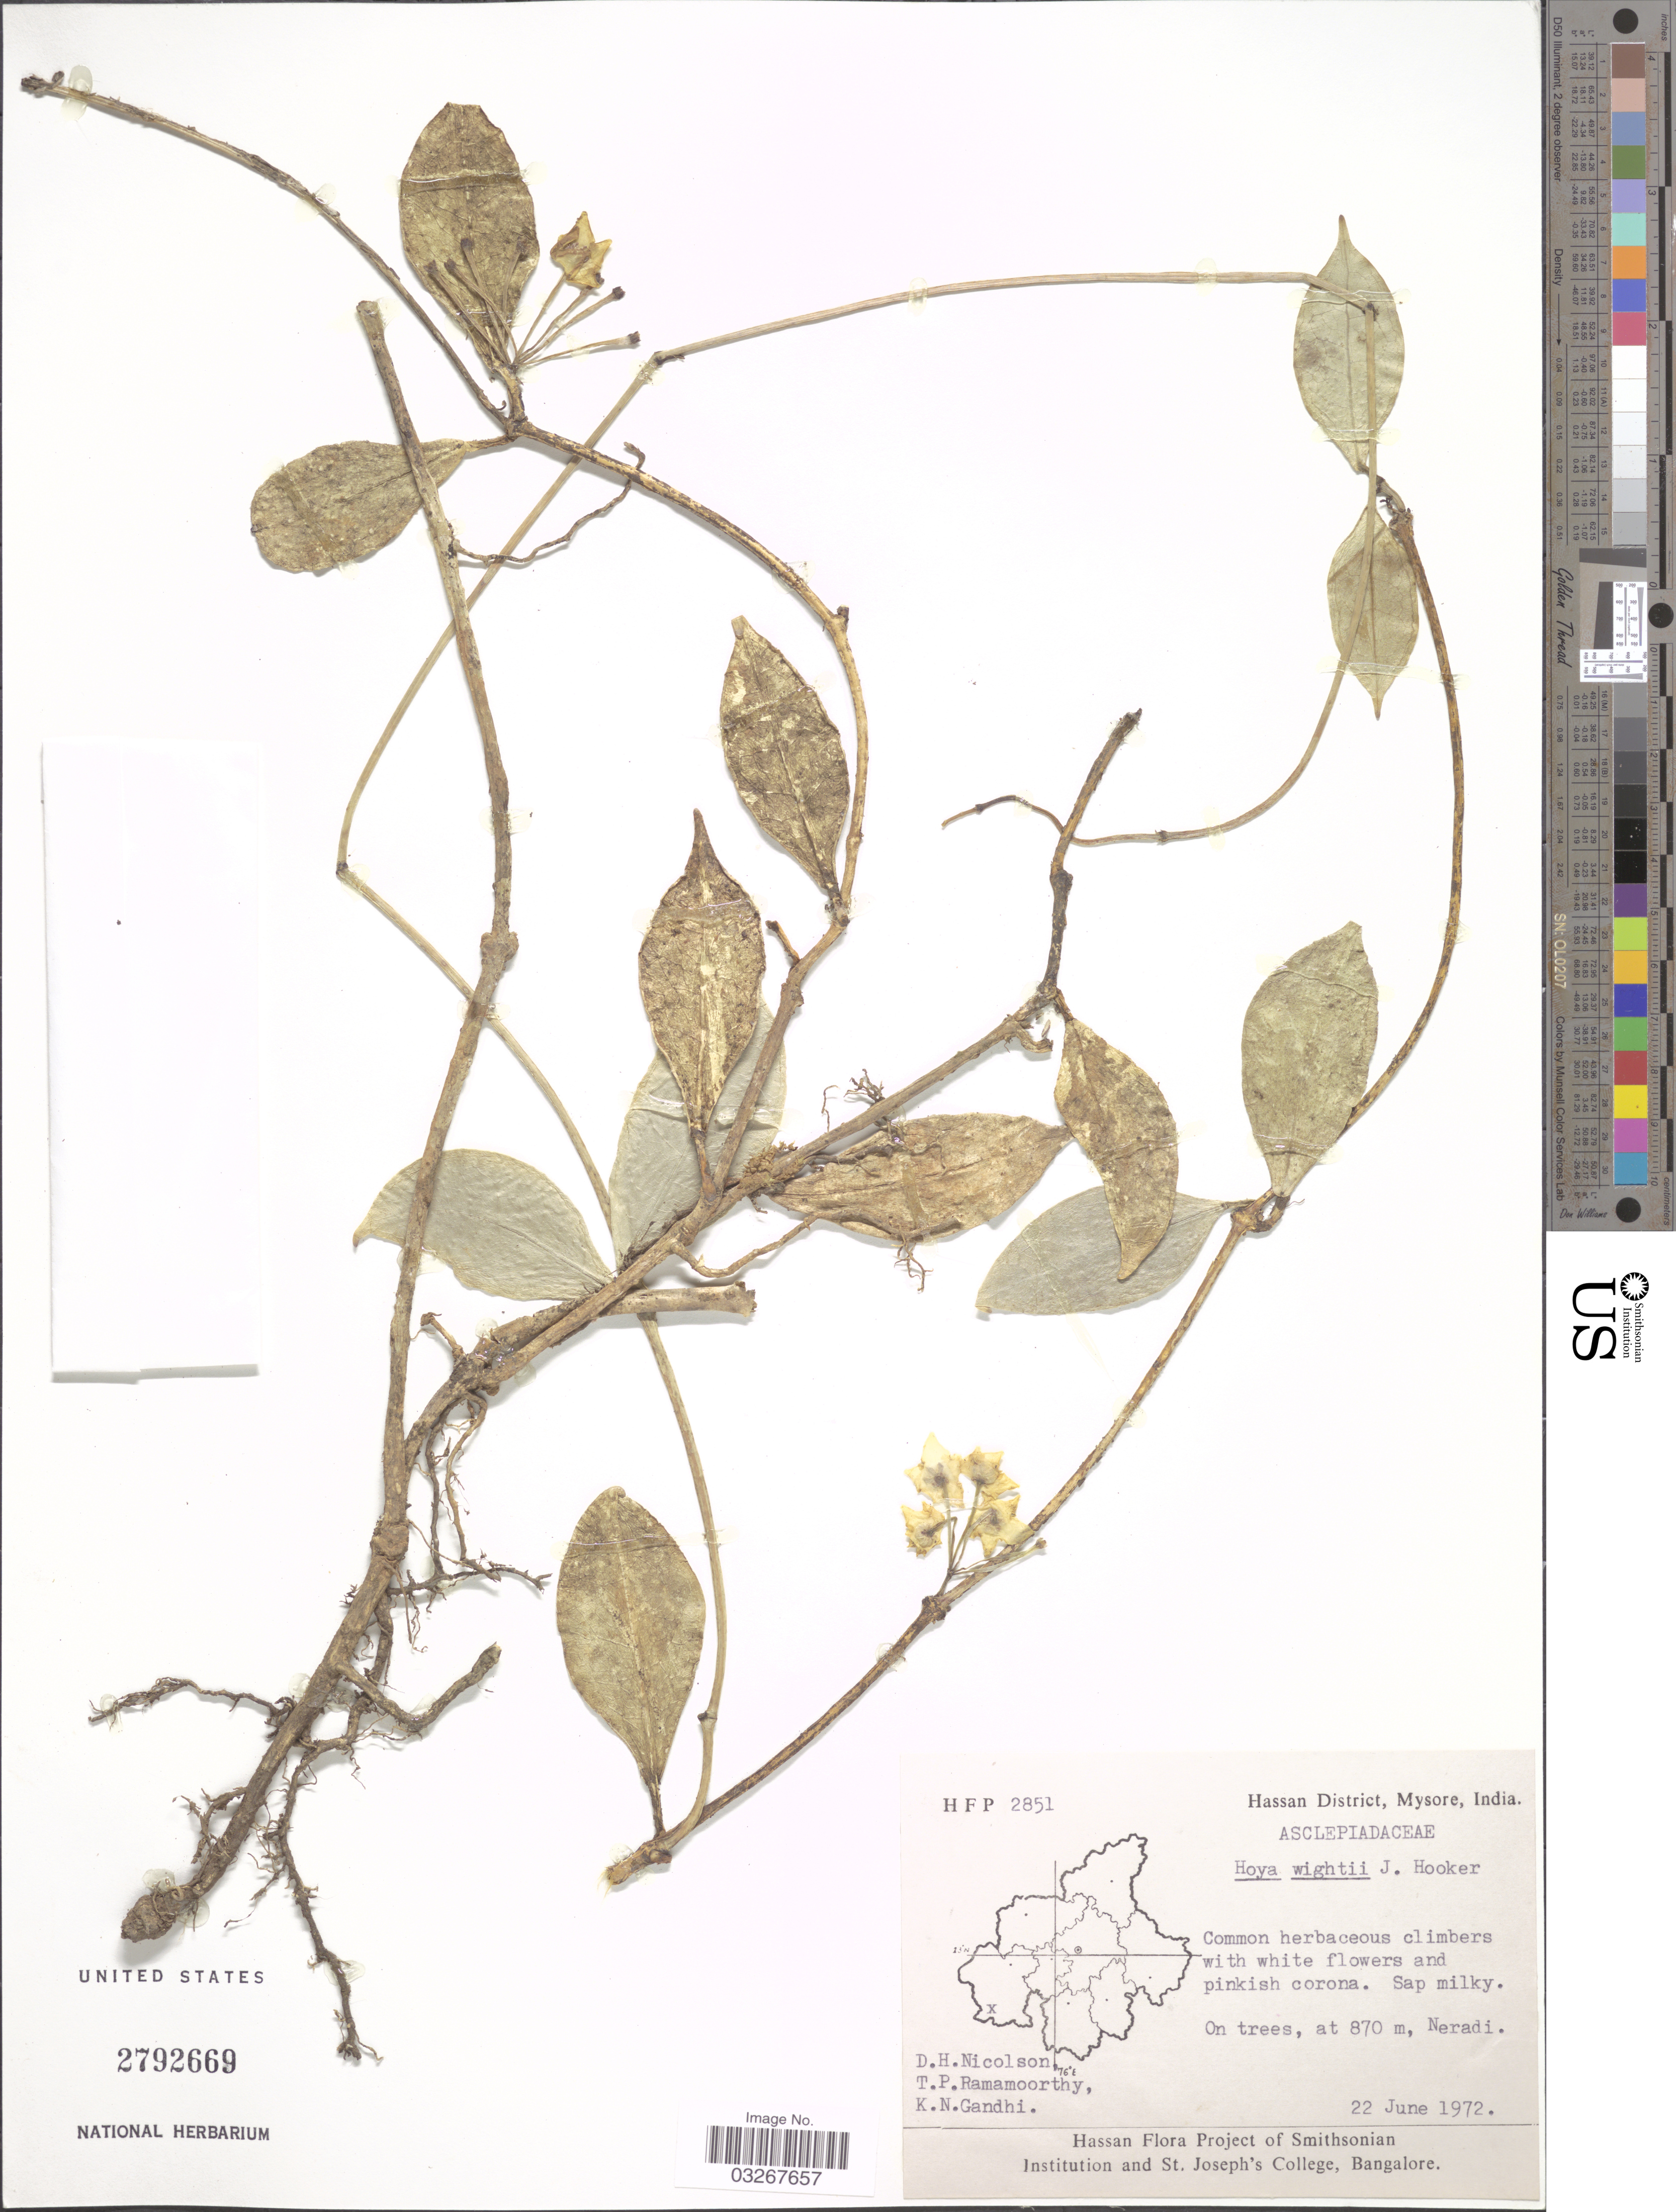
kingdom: Plantae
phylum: Tracheophyta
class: Magnoliopsida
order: Gentianales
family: Apocynaceae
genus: Hoya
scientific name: Hoya wightii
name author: Hook. f.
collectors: D. H. Nicolson, T. P. Ramamoorthy & K. N. Gandhi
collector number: HFP2851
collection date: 1972-06-22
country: India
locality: Hassan District, Mysore, Neradi.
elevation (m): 870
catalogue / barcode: US 2792669